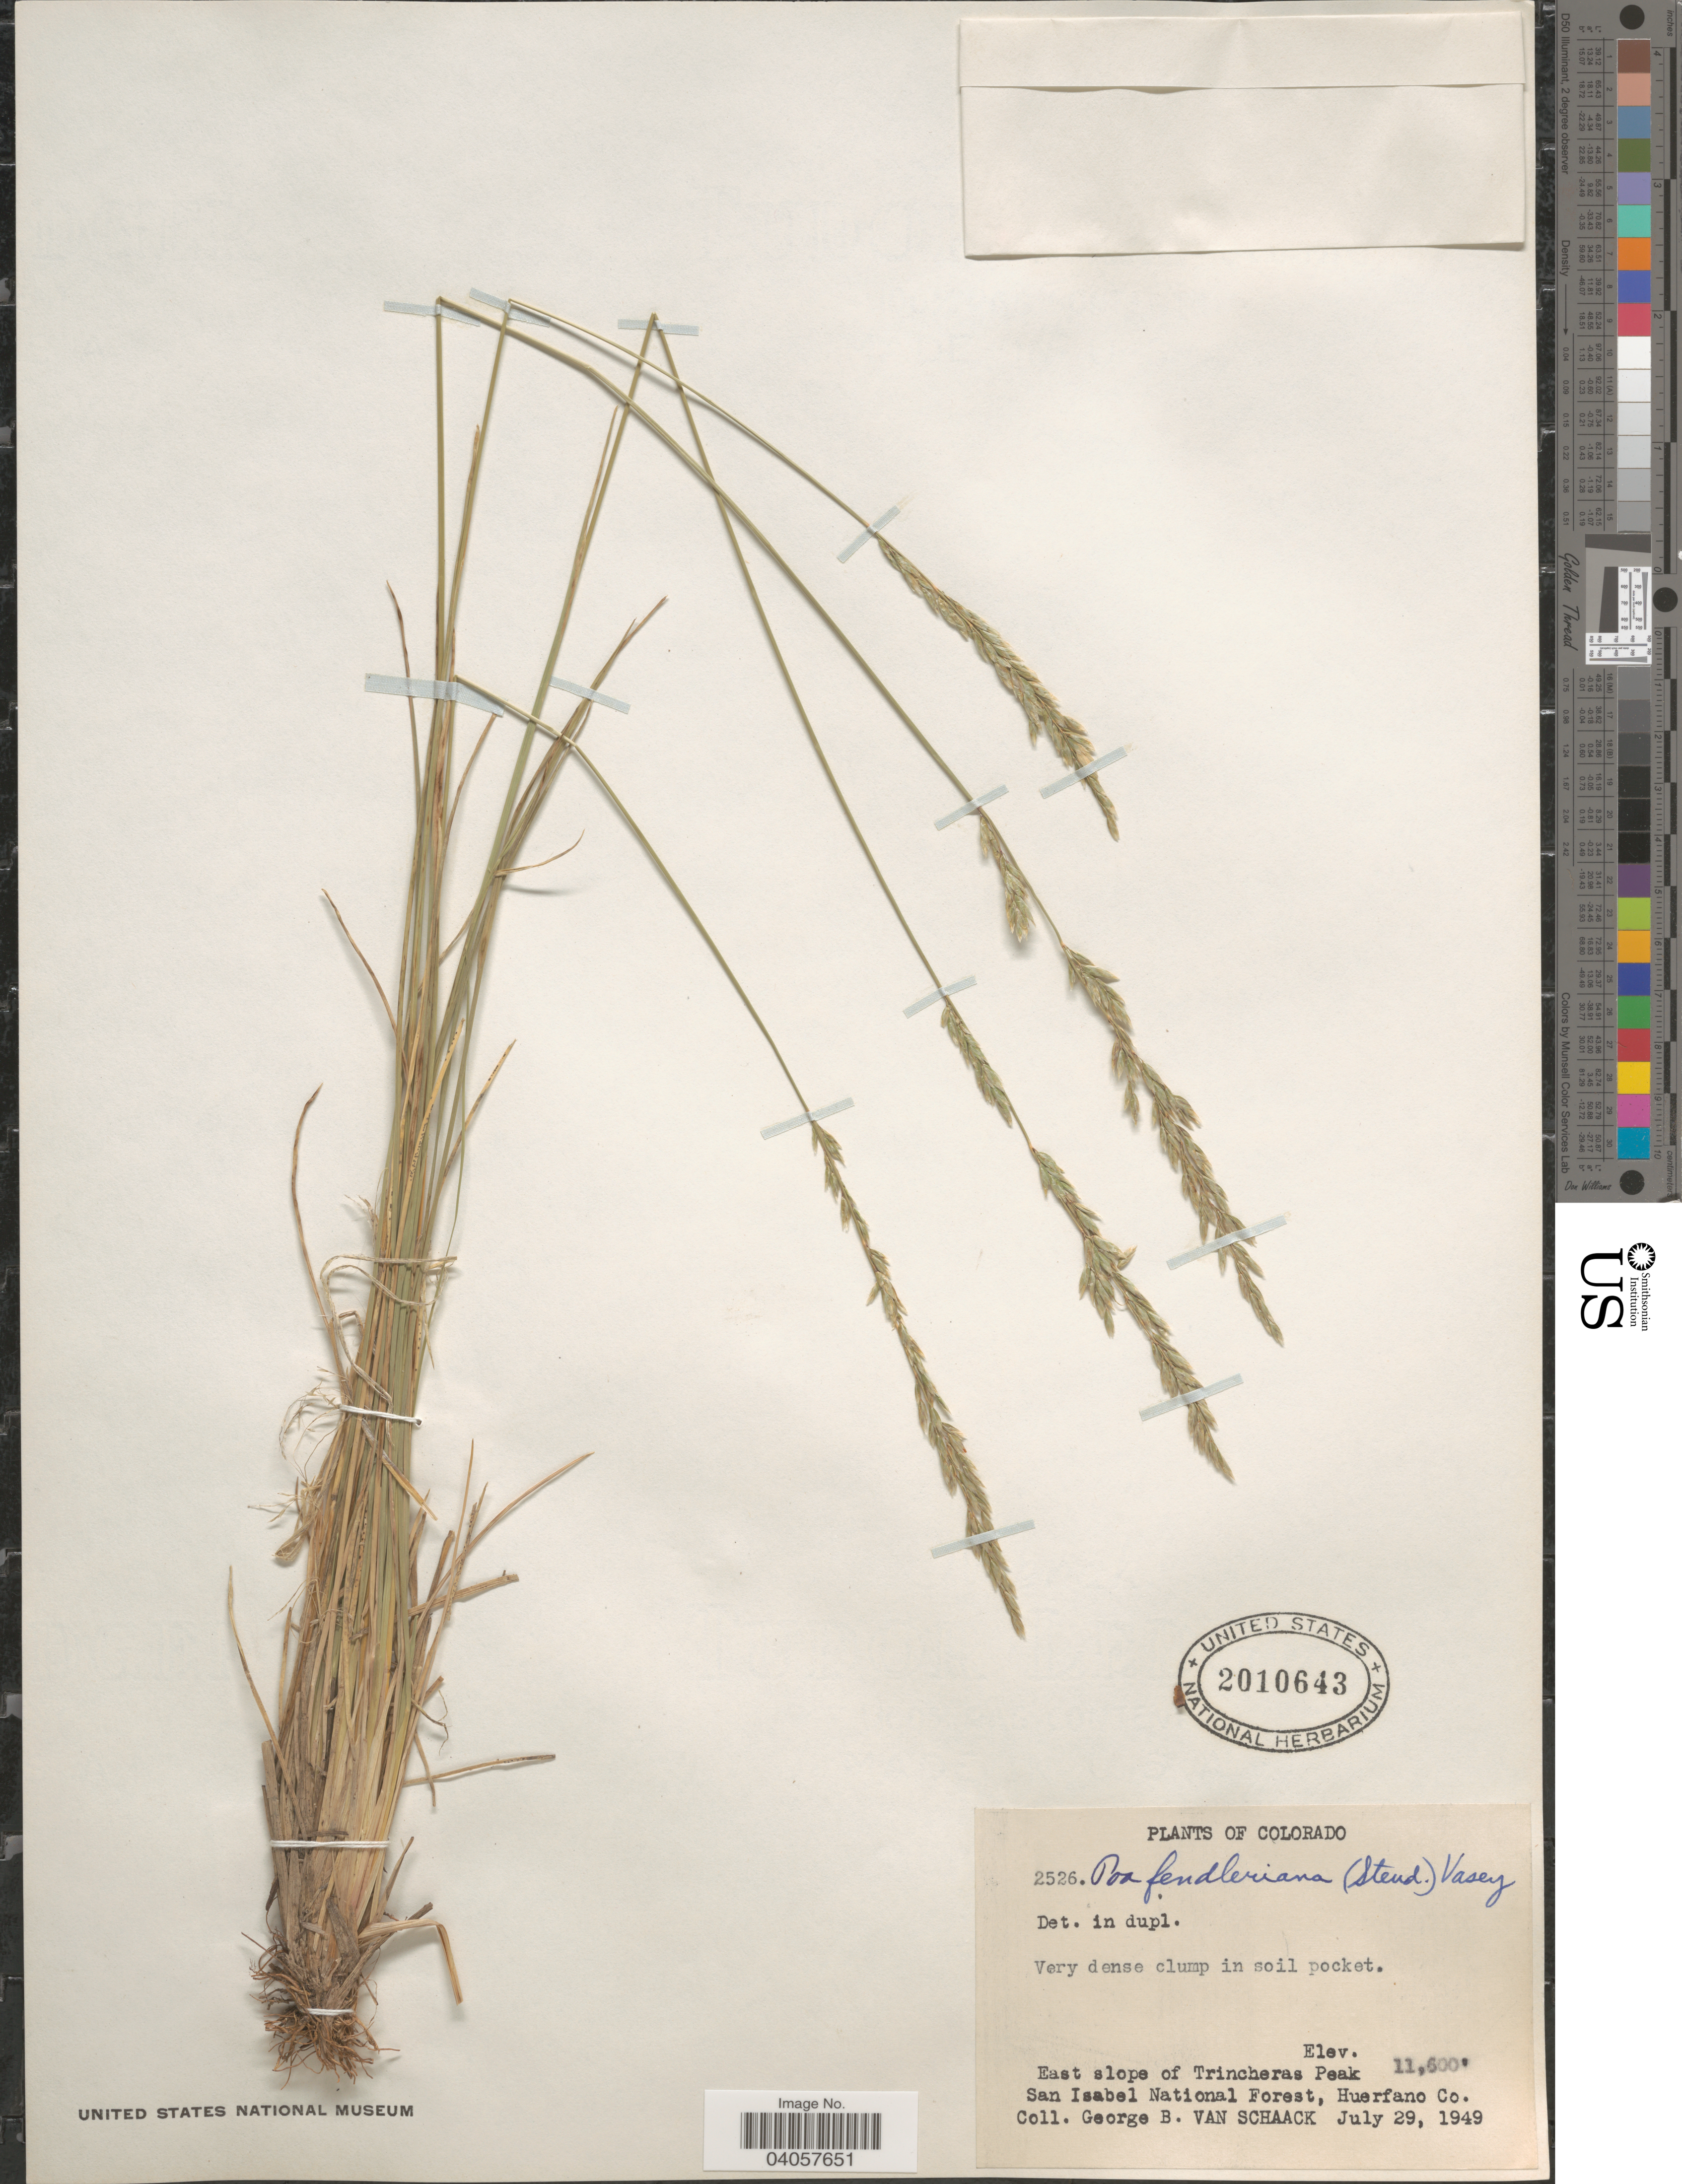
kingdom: Plantae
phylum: Tracheophyta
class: Liliopsida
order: Poales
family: Poaceae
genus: Poa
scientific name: Poa fendleriana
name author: (Steud.) Vasey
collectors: G. Van Schaack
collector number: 2526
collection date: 1949-07-29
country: United States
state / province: Colorado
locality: East slope of Trincheras Peak. San Isabel National Forest, Huerfano Co.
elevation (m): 3536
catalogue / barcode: US 2010643